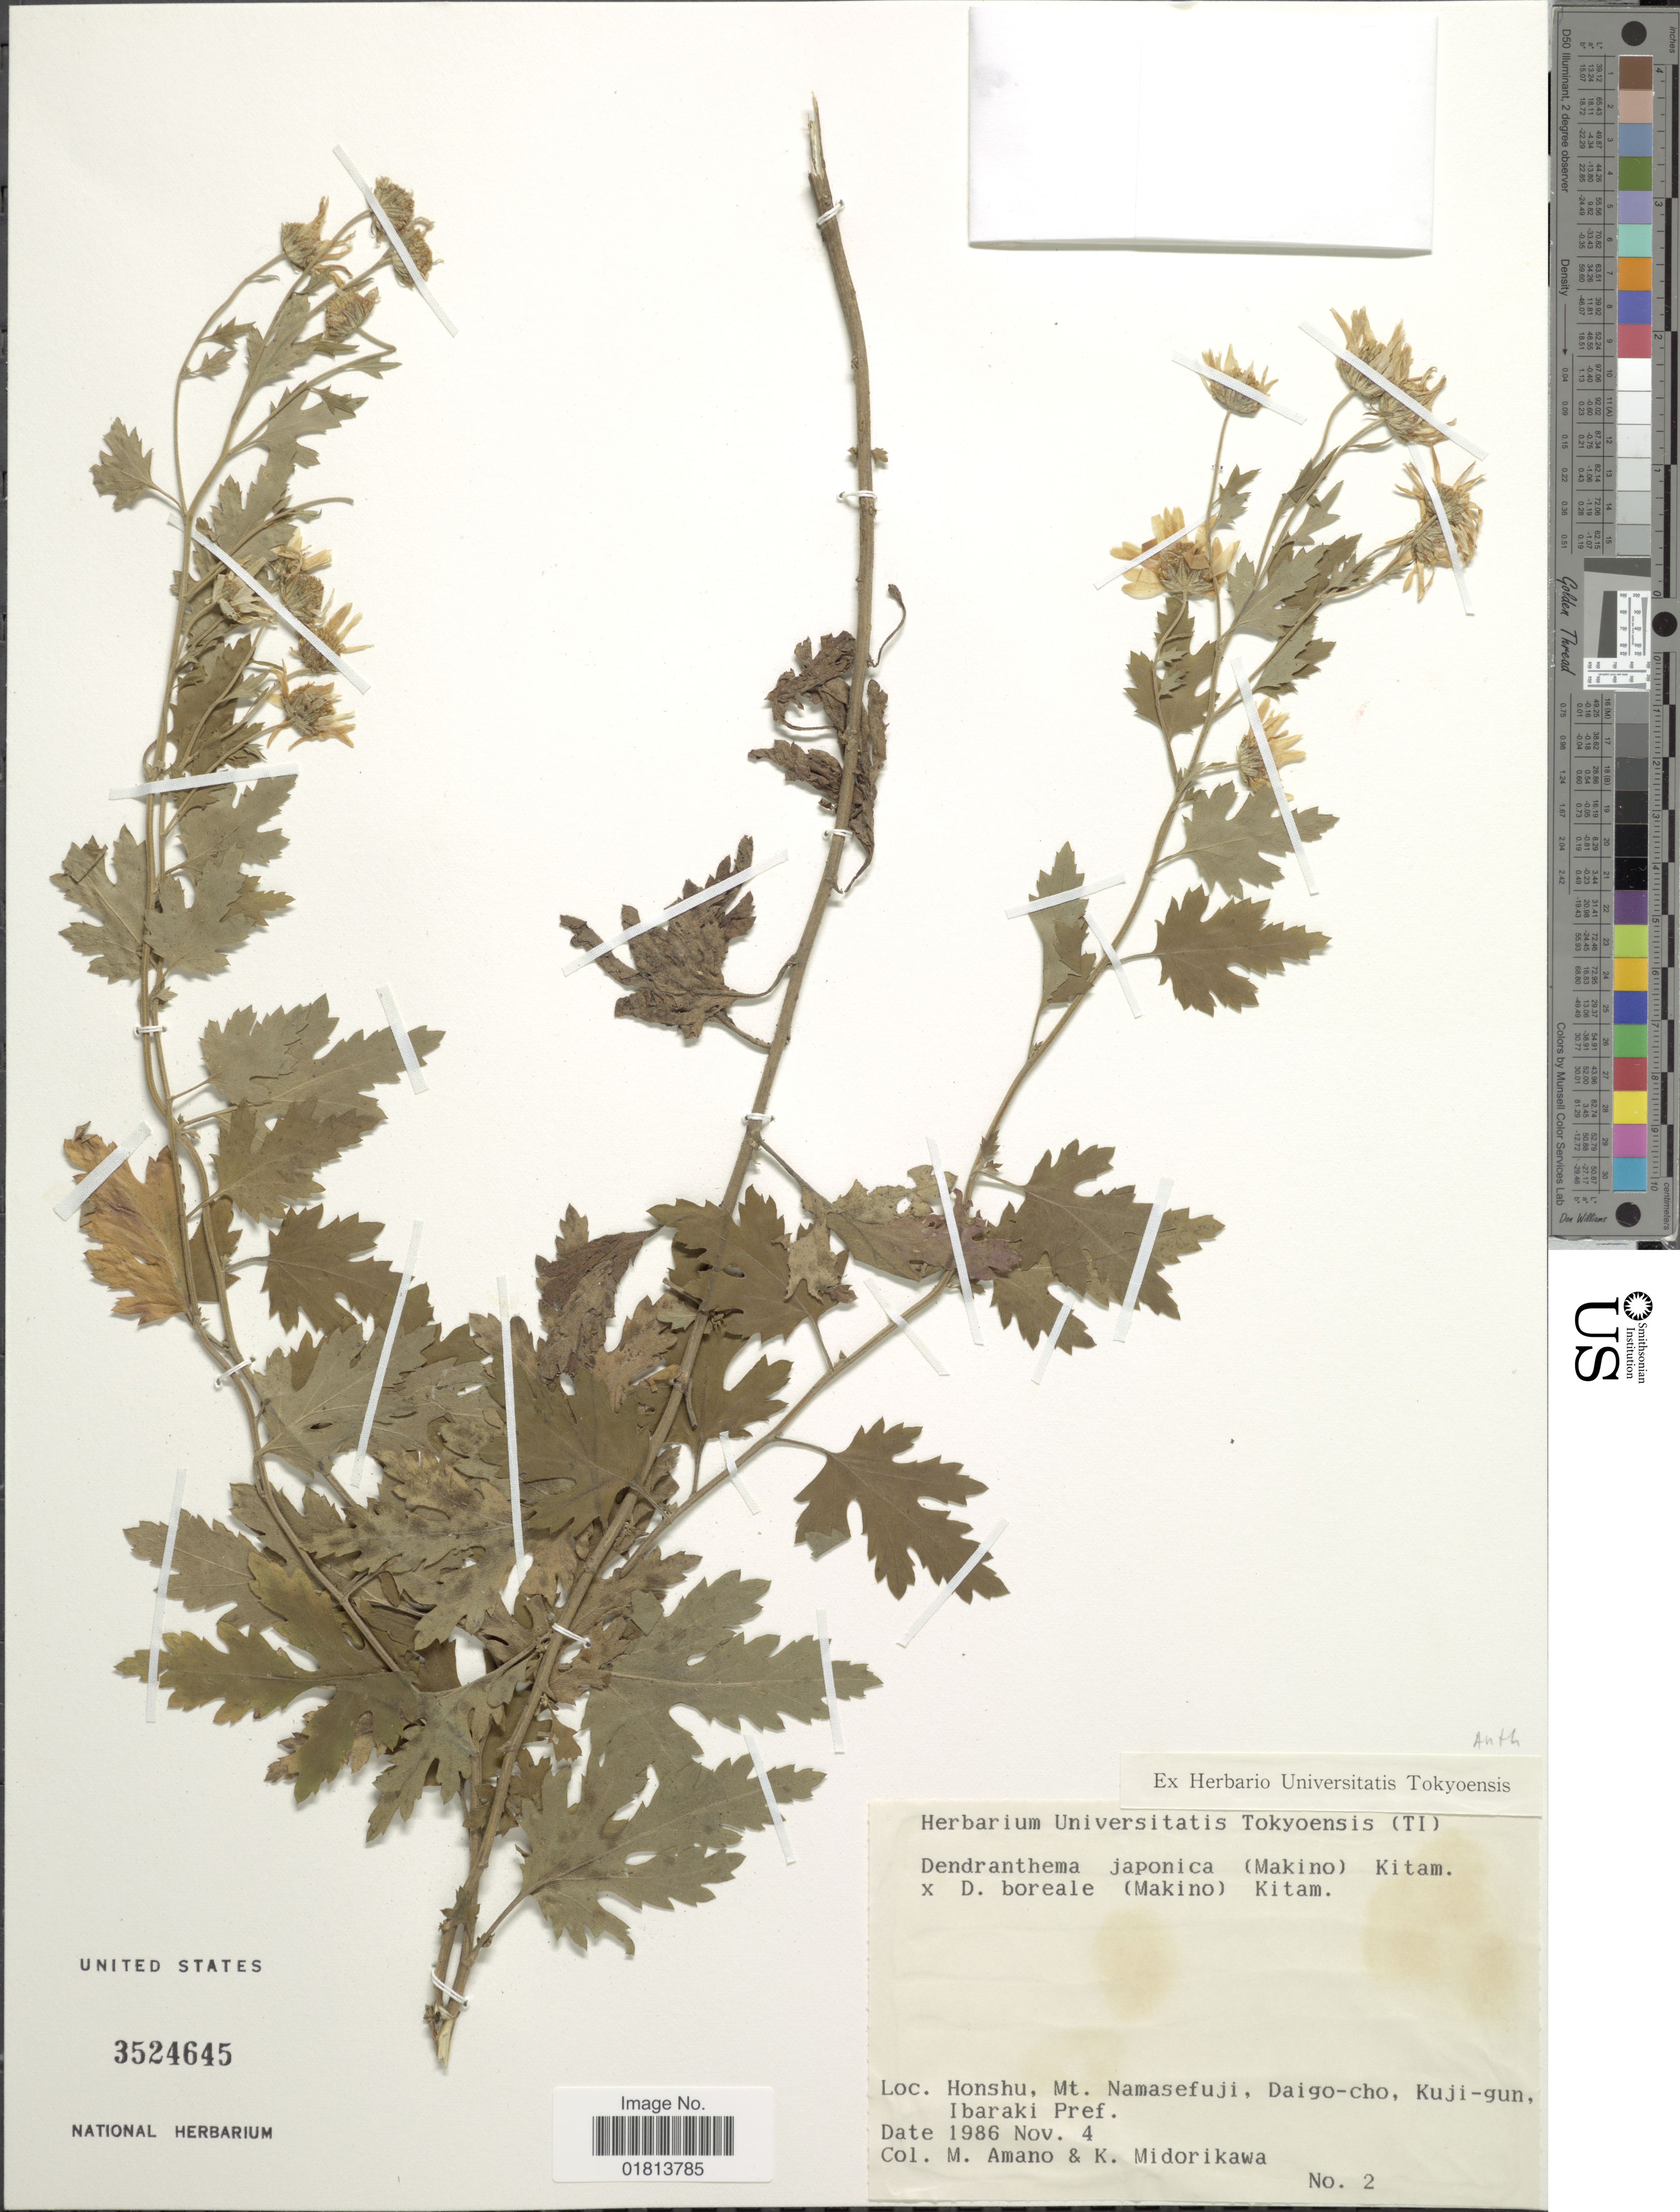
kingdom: Plantae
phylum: Tracheophyta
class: Magnoliopsida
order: Asterales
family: Asteraceae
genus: Dendranthema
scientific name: Dendranthema japonicum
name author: (Maxim.) Kitam.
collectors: M. Amano & K. Midorikawa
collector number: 2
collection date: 1986-11-04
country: Japan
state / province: Ibaraki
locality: Honshu, Mt. Namsefuji, Daigo-cho, Kuji-gun, Ibaraki Pref.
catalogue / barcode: US 3524645